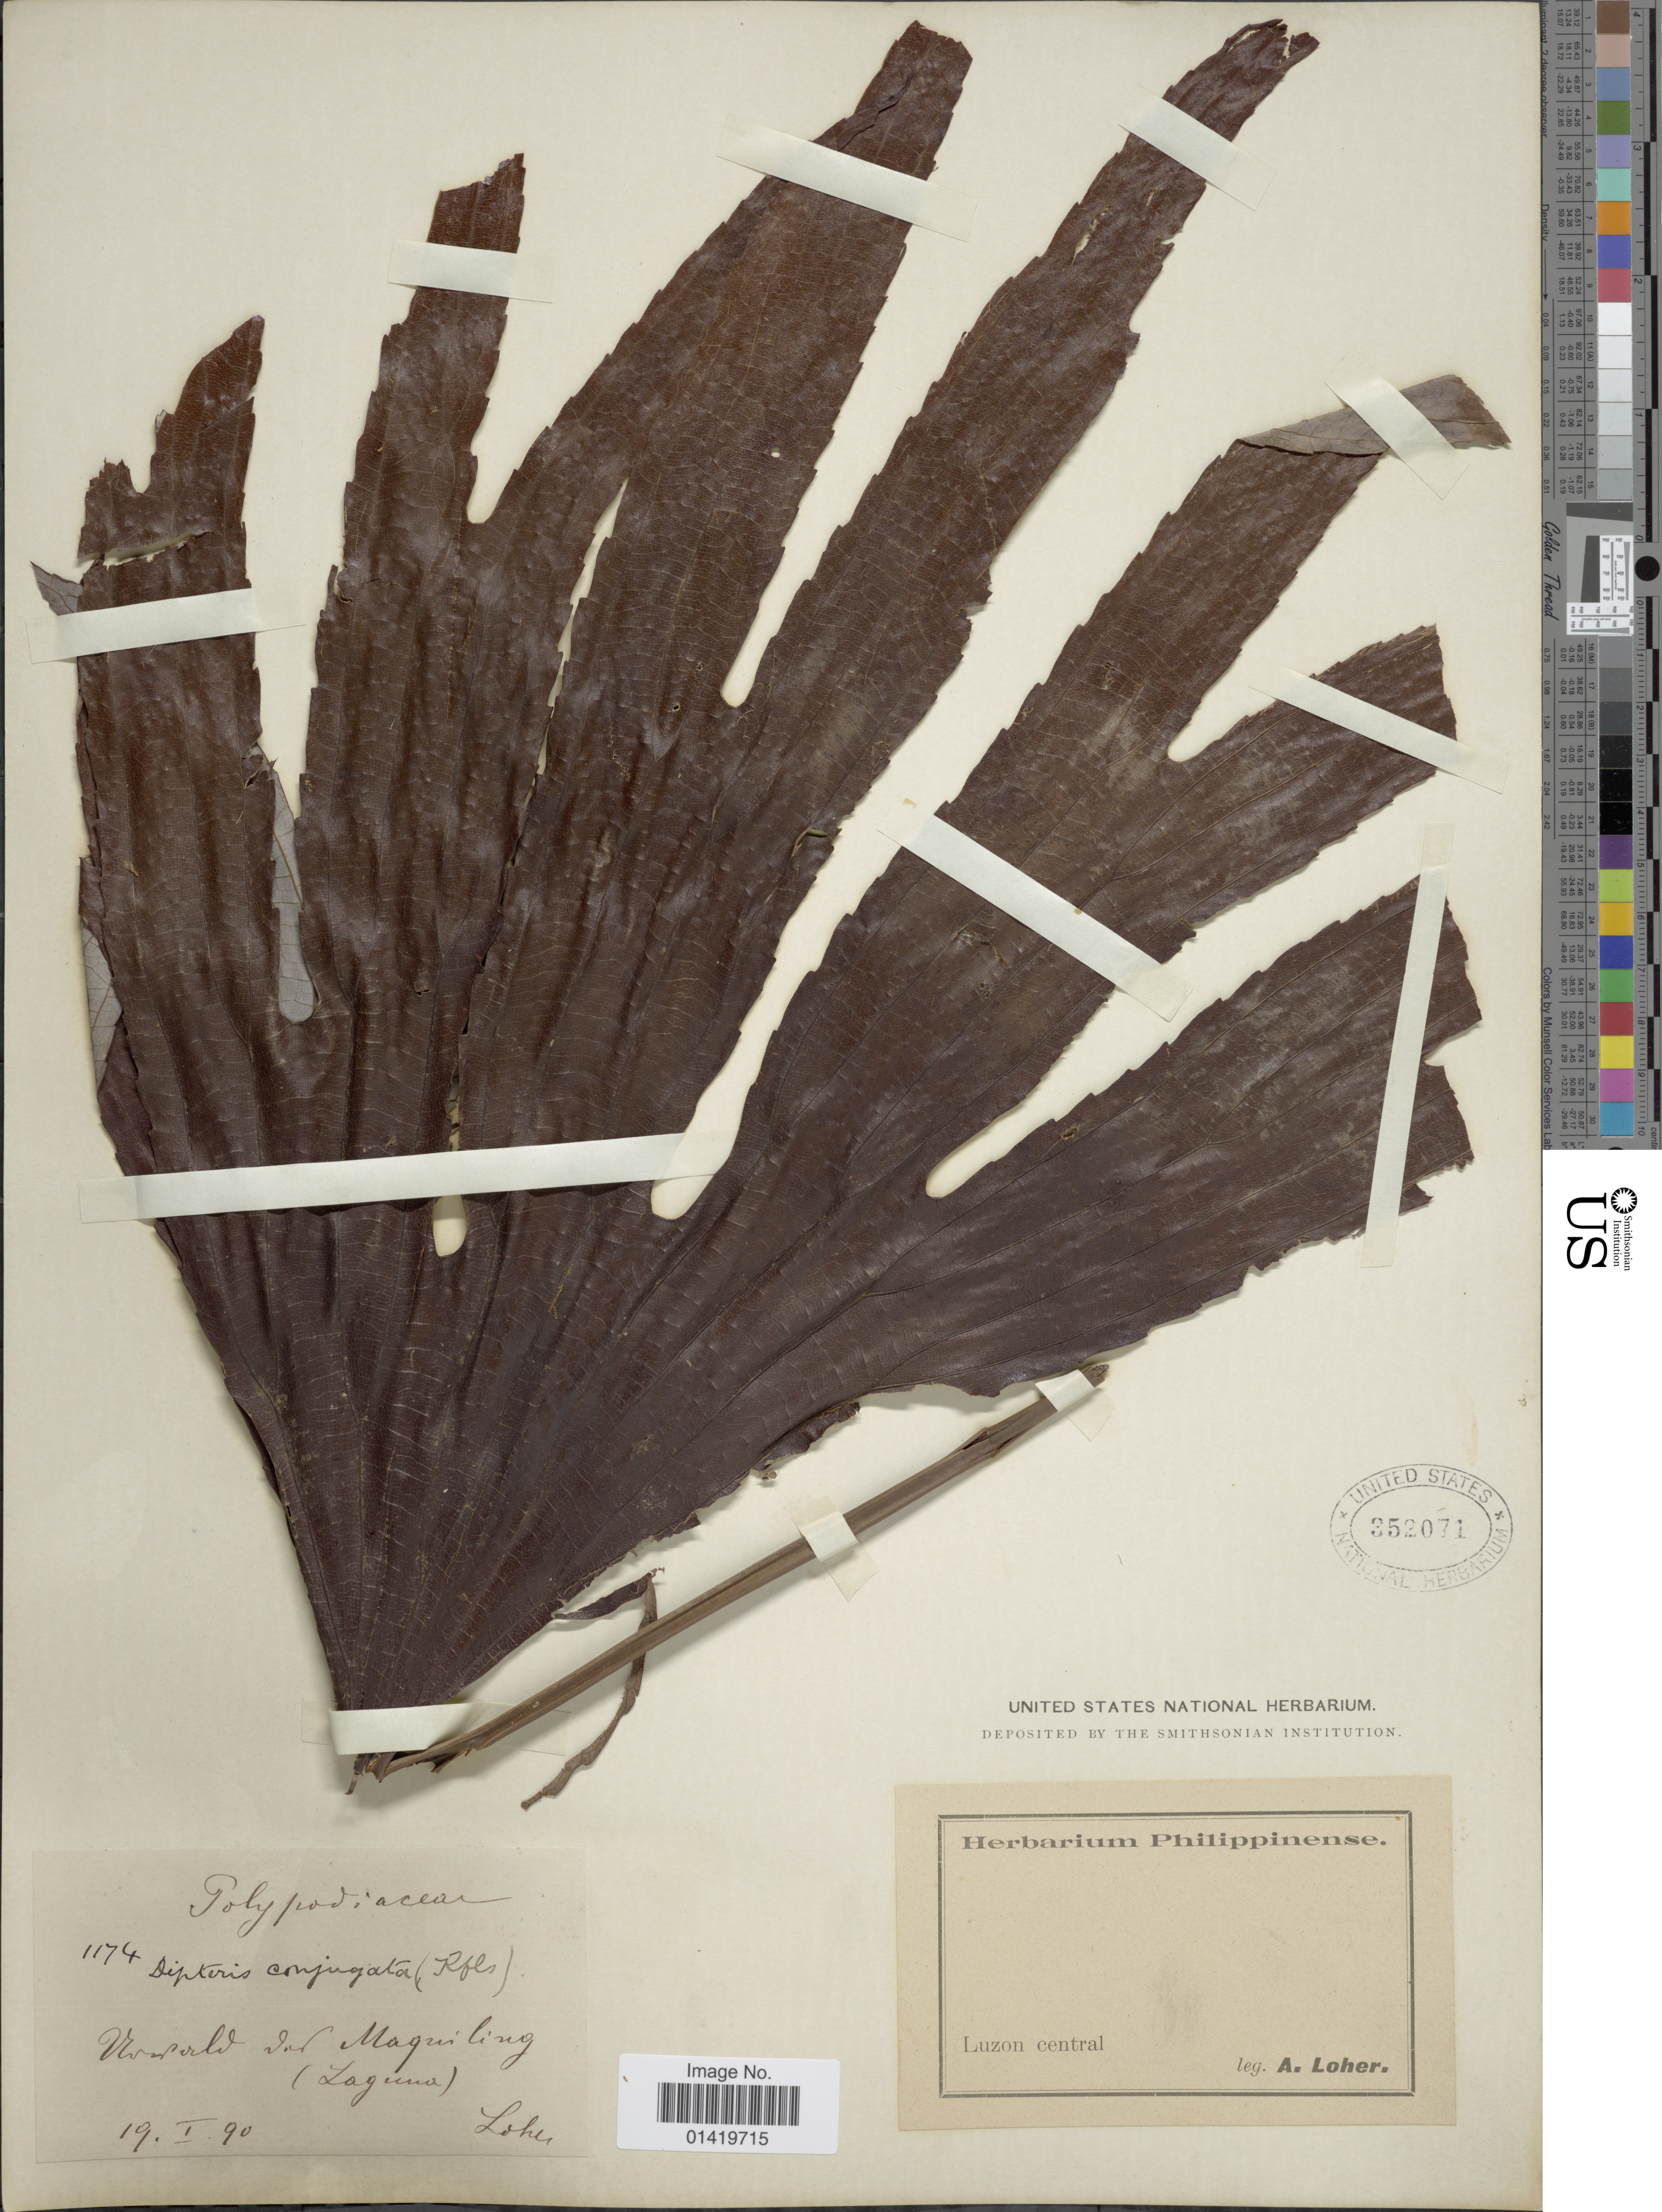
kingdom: Plantae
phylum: Tracheophyta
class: Polypodiopsida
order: Gleicheniales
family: Dipteridaceae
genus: Dipteris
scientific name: Dipteris conjugata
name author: Reinw.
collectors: Loher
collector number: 1174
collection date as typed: Transcribed d/m/y: 19/1/90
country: Philippines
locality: Urwald ved Maguiling Laguna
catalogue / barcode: US 352071